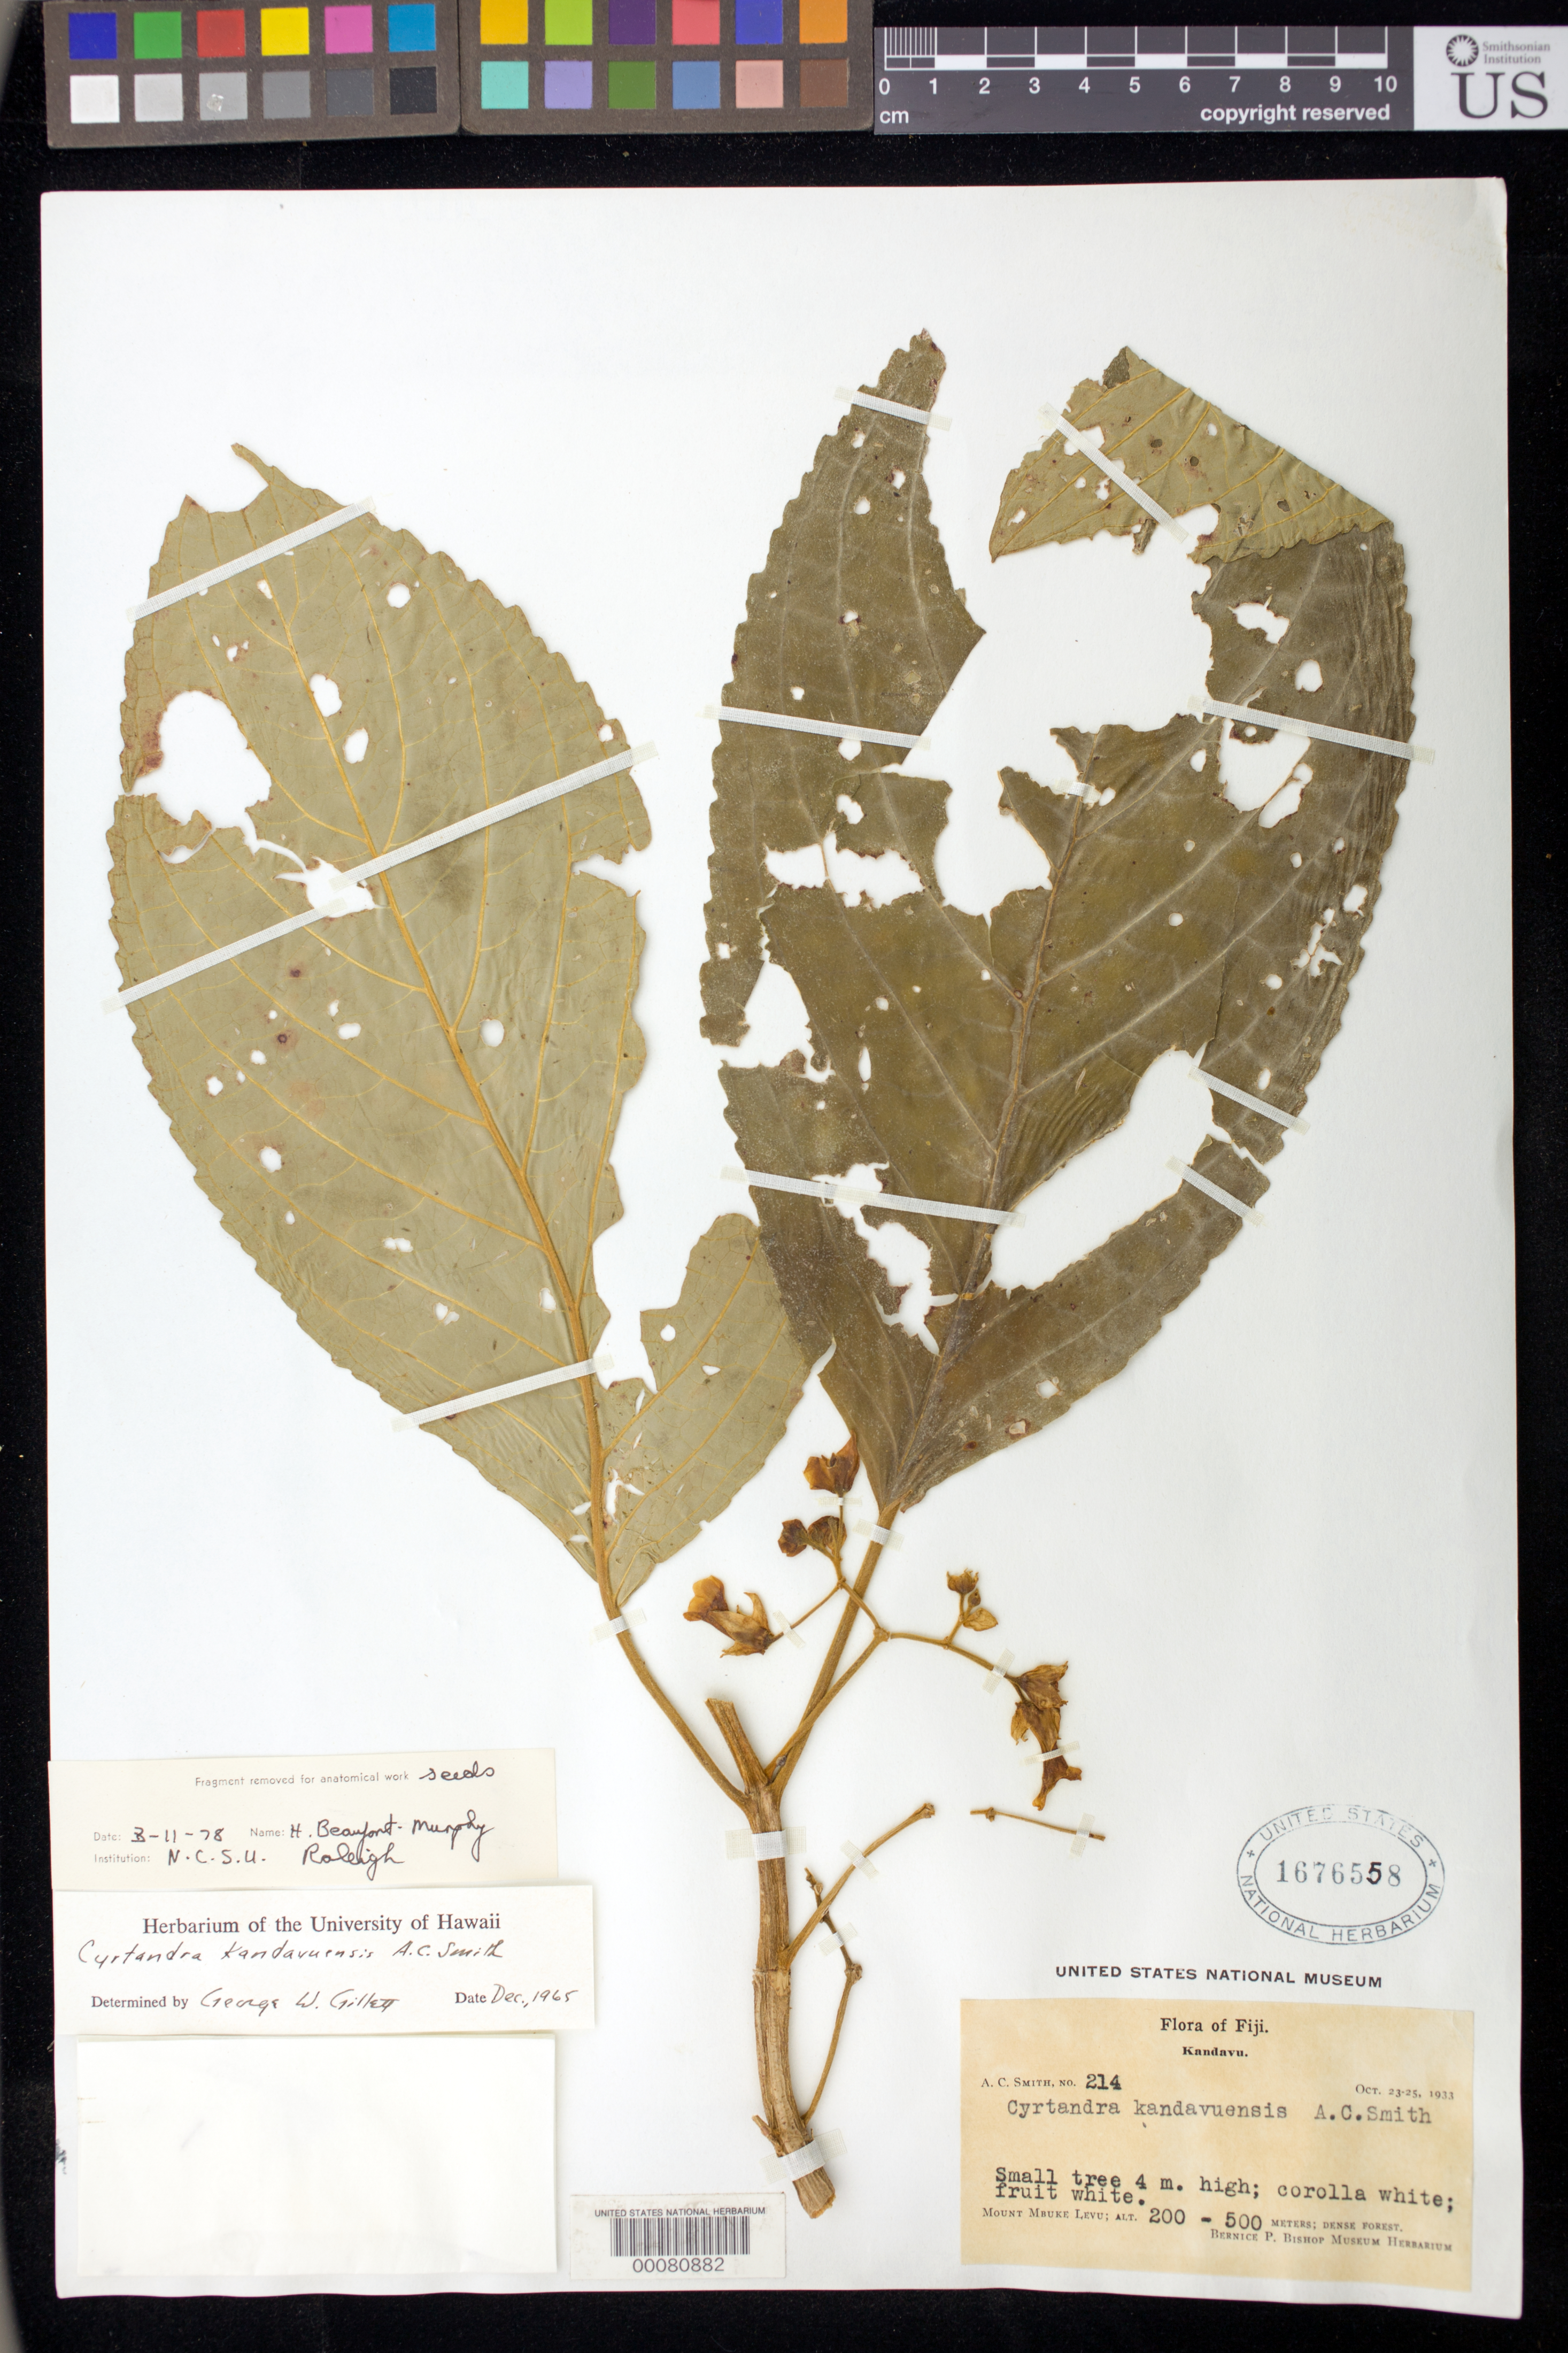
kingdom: Plantae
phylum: Tracheophyta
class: Magnoliopsida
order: Lamiales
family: Gesneriaceae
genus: Cyrtandra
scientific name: Cyrtandra kandavuensis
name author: A.C. Sm.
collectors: A. C. Smith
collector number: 214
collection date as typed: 23-25 Oct 1933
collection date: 1933-10-23/1933-10-25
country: Fiji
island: Kandavu I.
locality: Kandavu, mt mbuke levu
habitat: Dense forest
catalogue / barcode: US 1676558